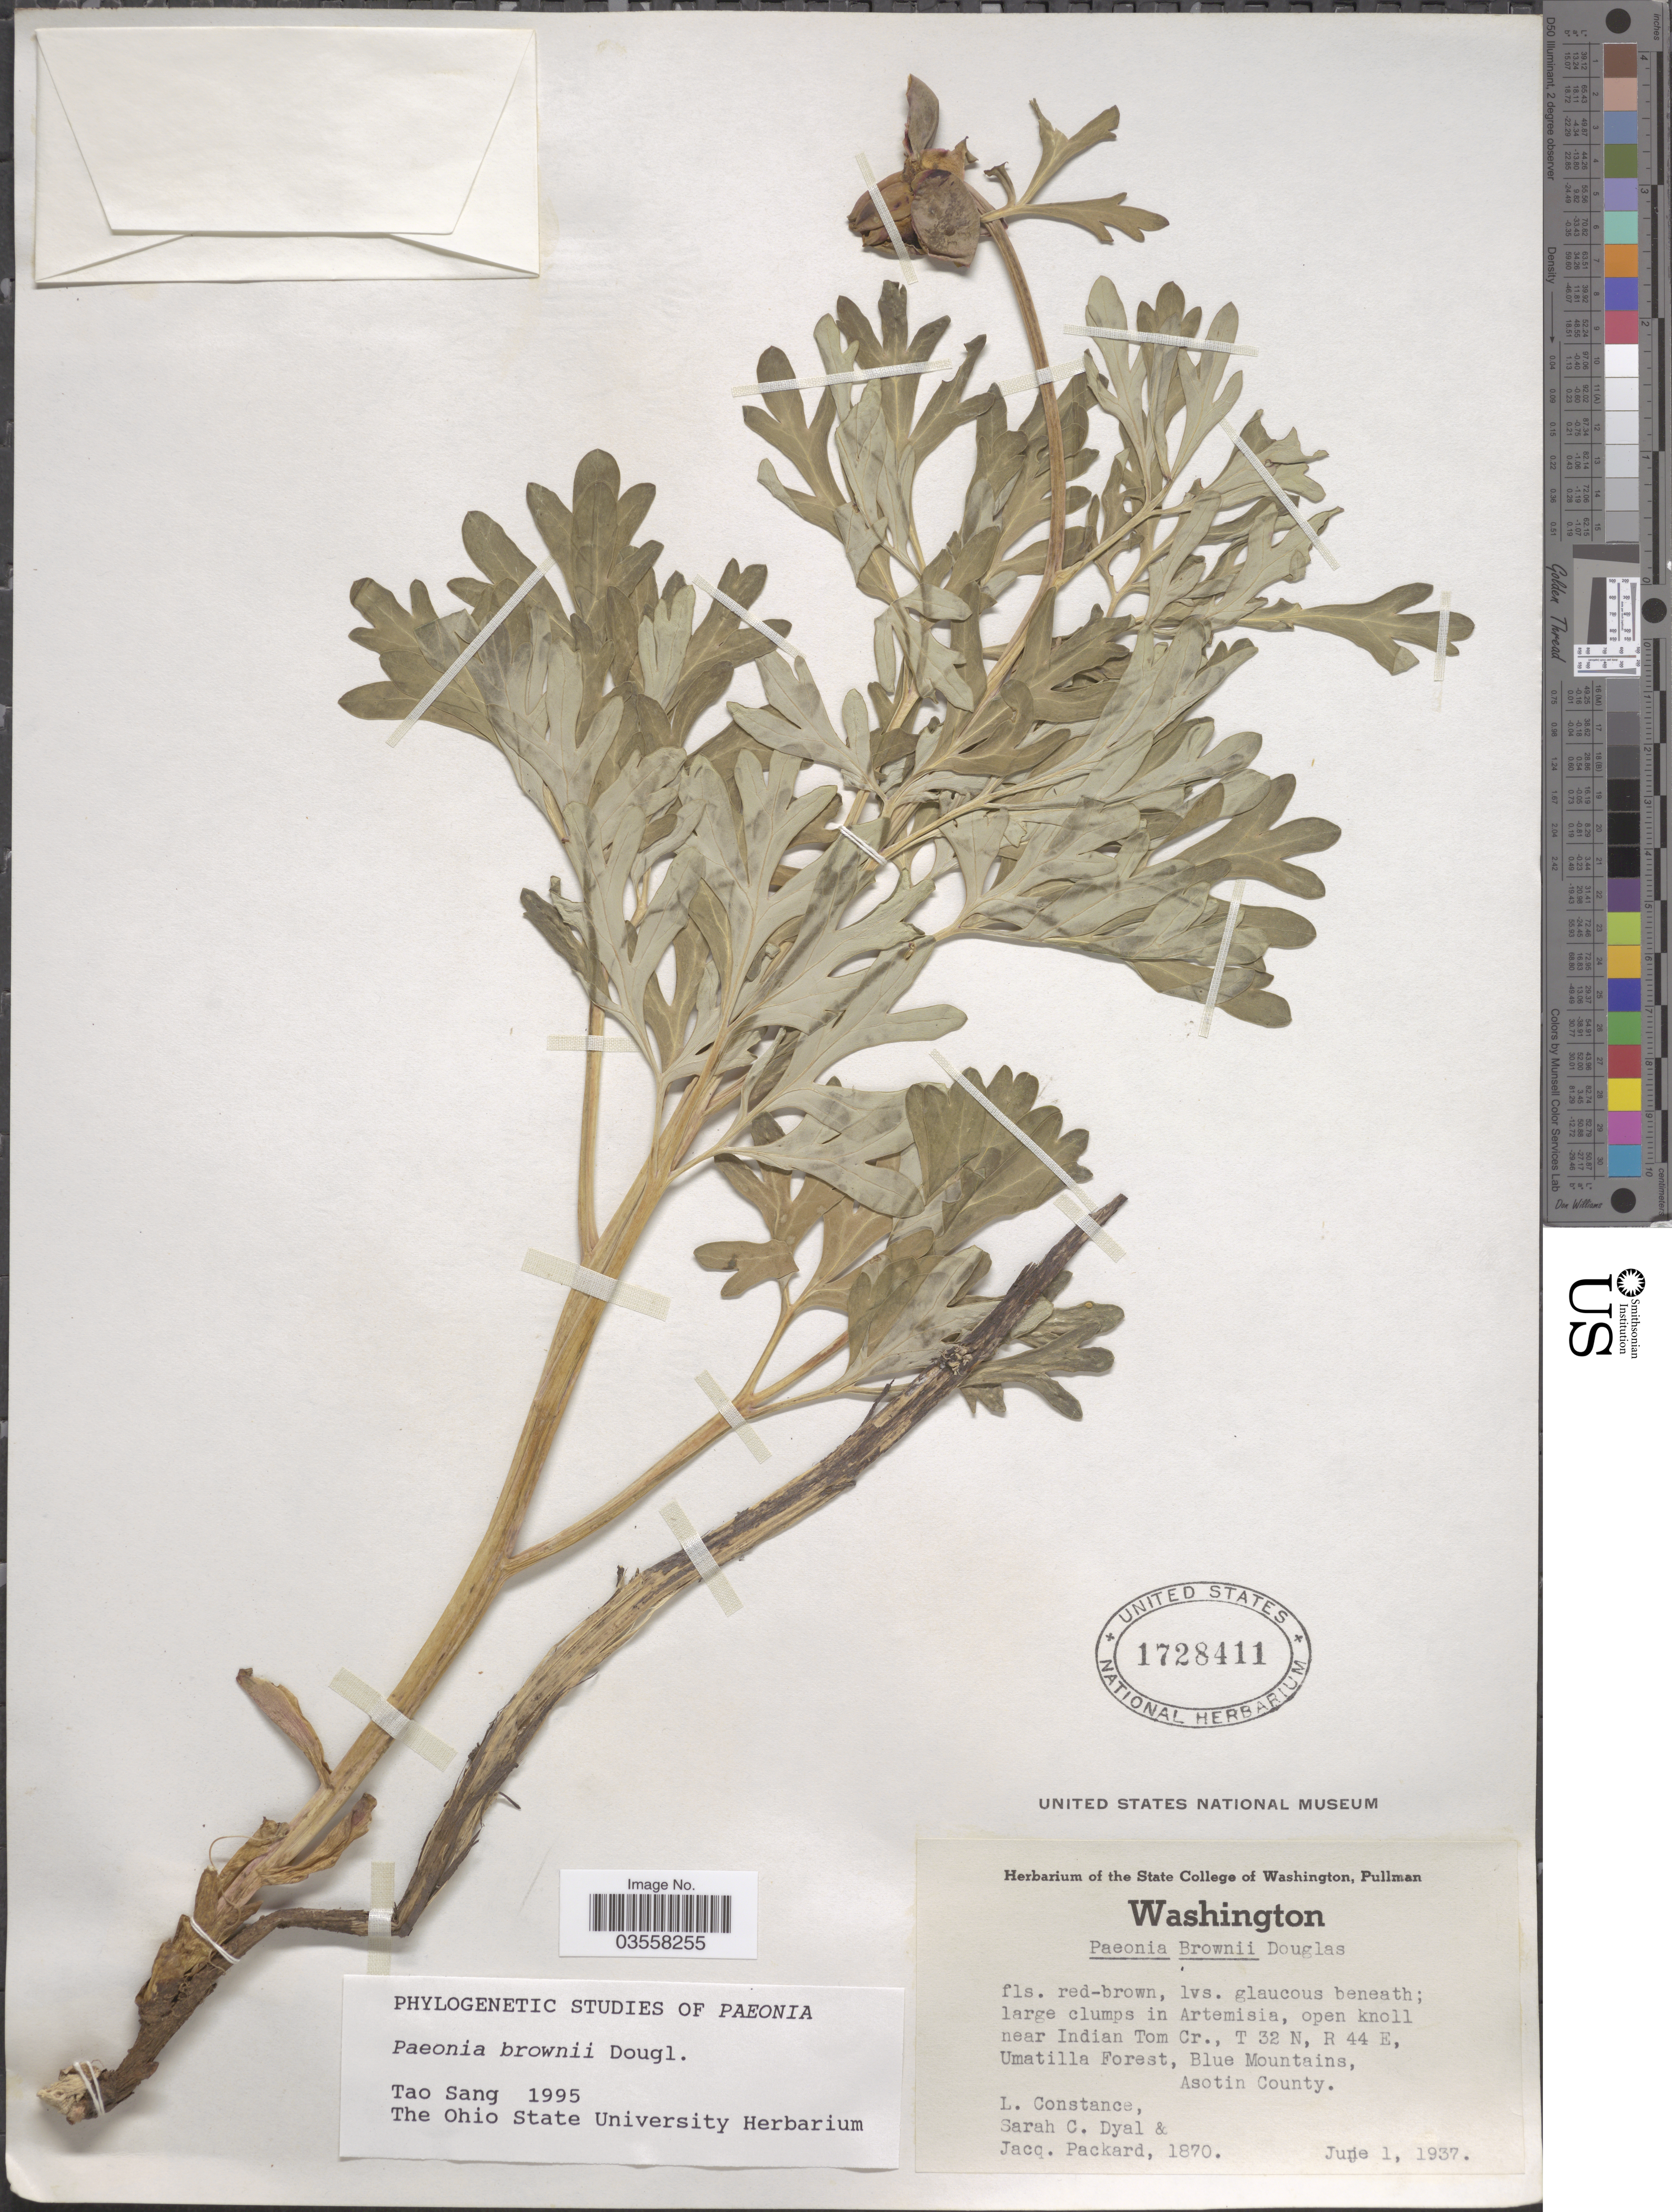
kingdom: Plantae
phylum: Tracheophyta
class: Magnoliopsida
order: Saxifragales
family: Paeoniaceae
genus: Paeonia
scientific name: Paeonia brownii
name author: Douglas ex Hook.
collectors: L. Constance, S. Dyal & J. Packard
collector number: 1870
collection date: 1937-06-01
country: United States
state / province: Washington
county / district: Asotin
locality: Near Indian Tom Cr., T 32 N, R 44 E, Umatilla Forest, Blue Mountains, Asotin County.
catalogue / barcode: US 1728411